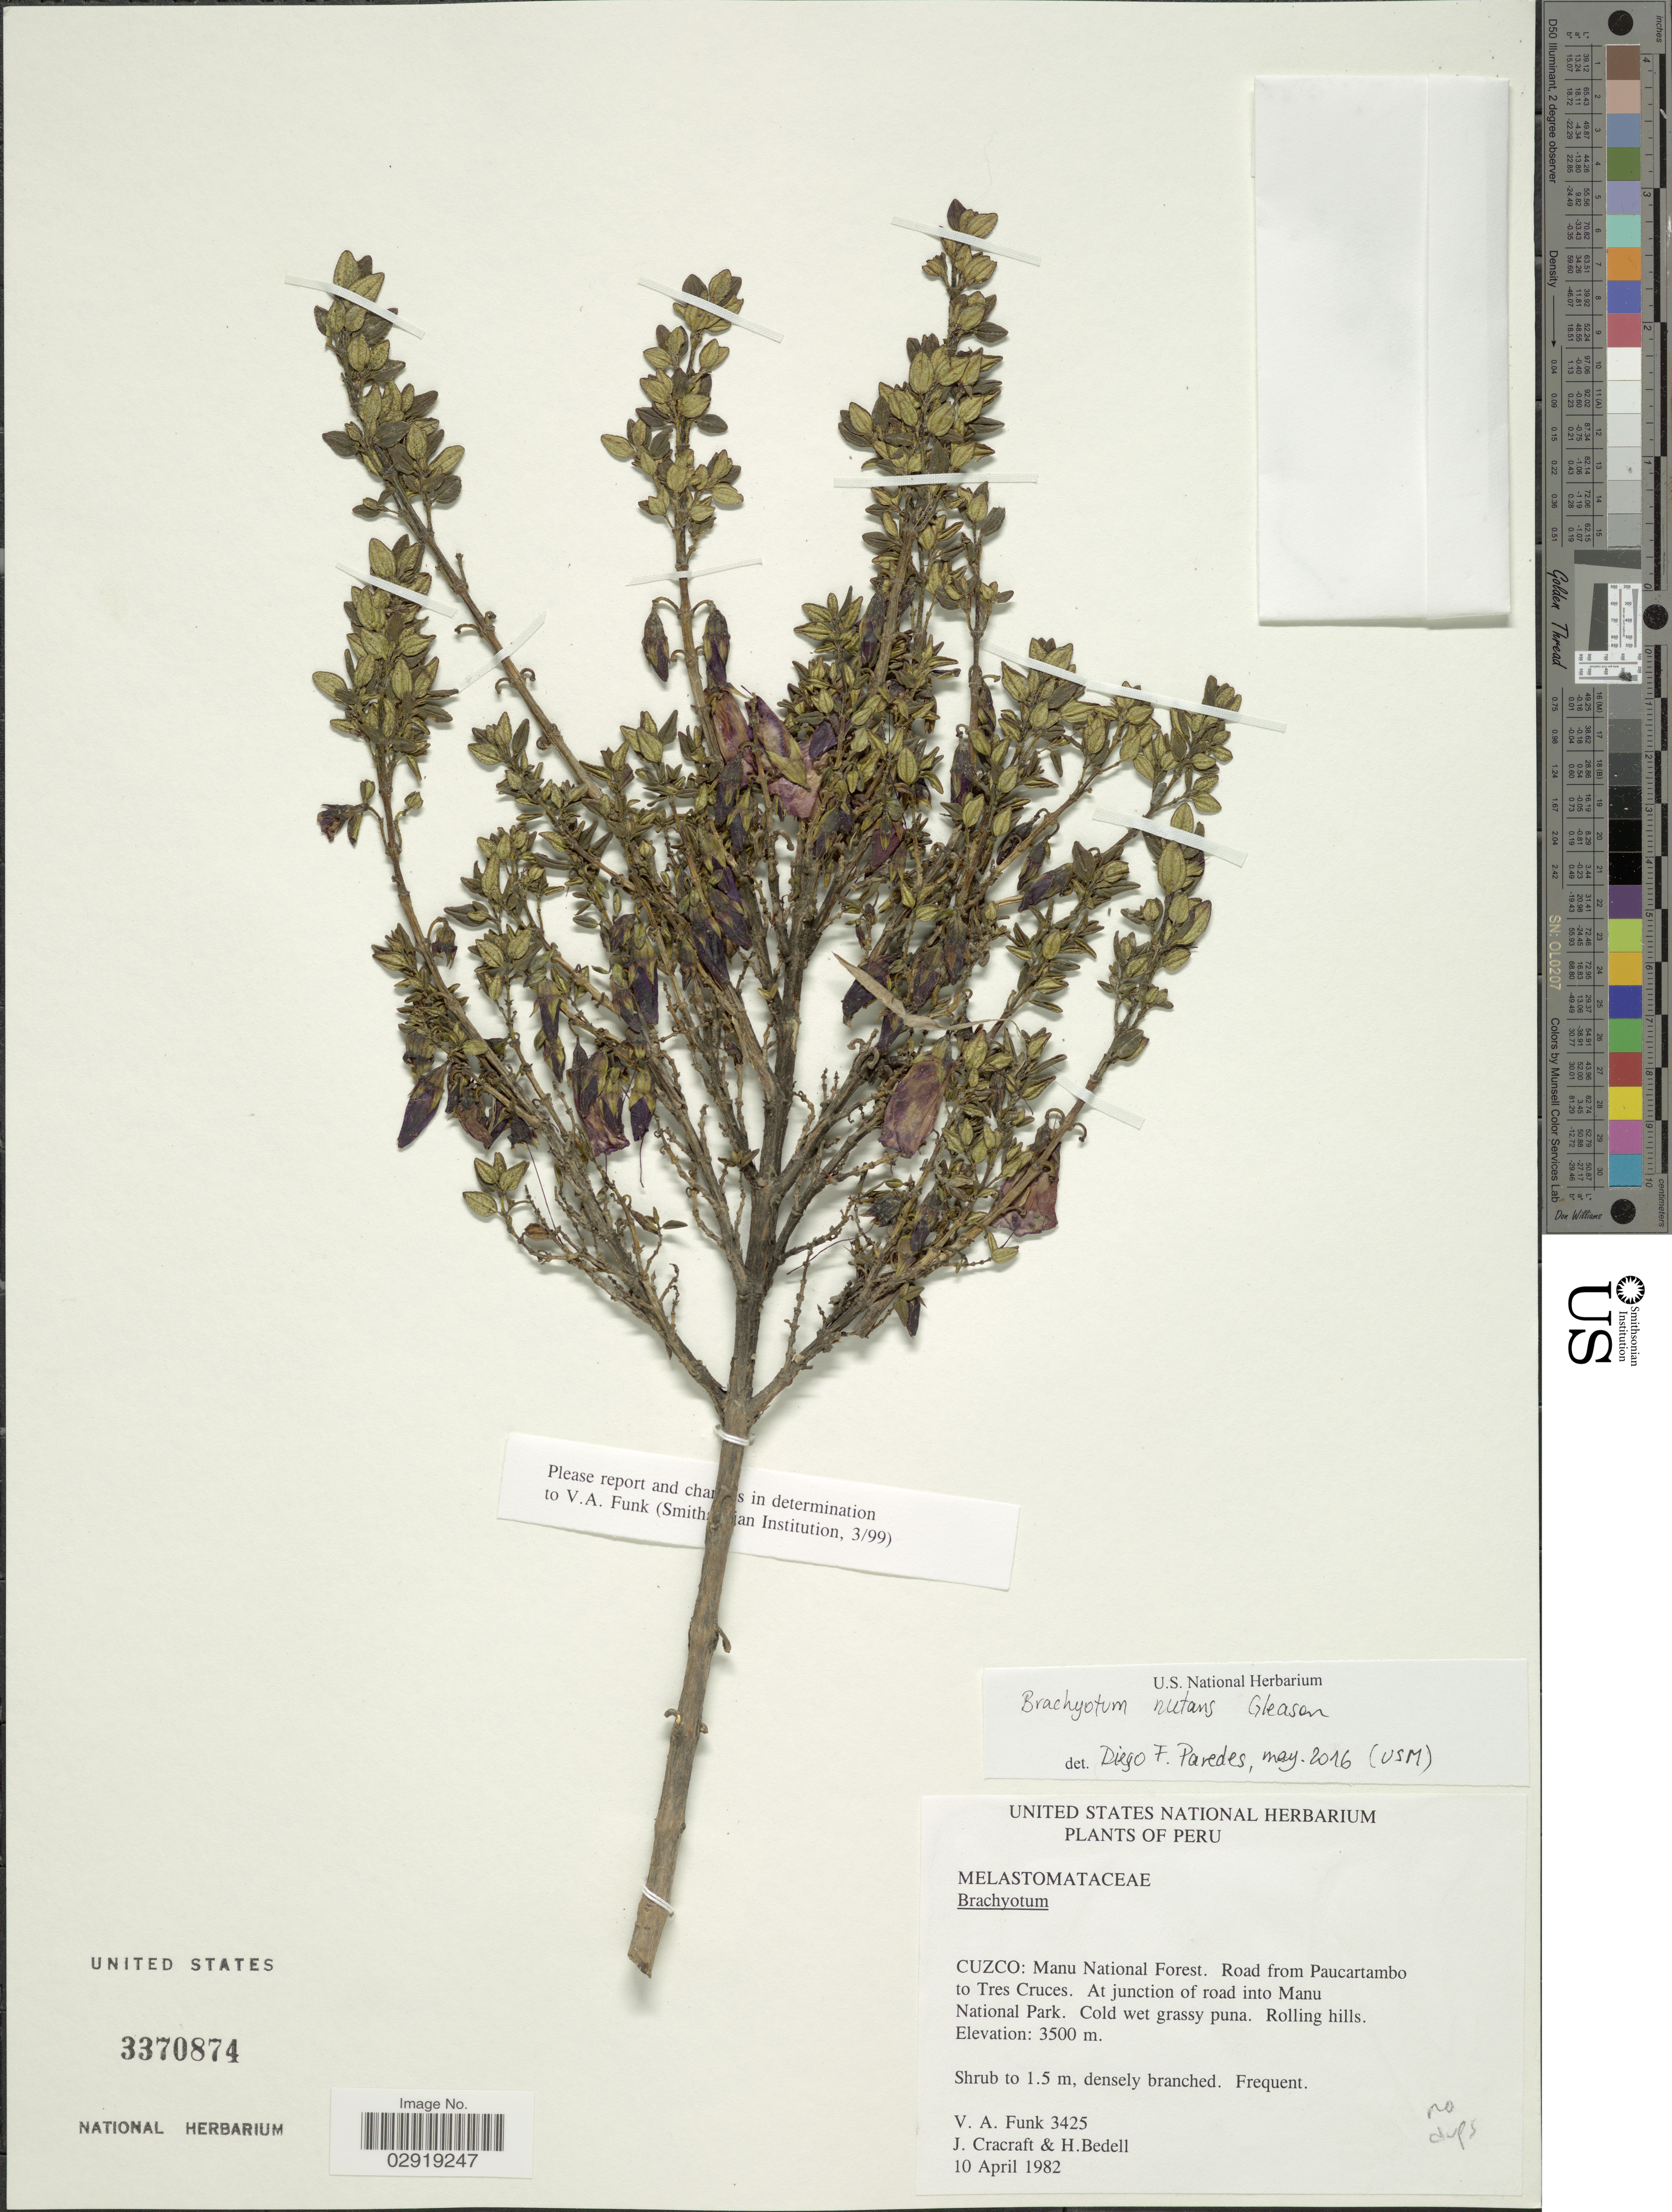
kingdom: Plantae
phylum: Tracheophyta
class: Magnoliopsida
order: Myrtales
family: Melastomataceae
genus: Brachyotum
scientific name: Brachyotum nutans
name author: Gleason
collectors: V. Funk, J. L. Cracraft & H. Bedell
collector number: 3425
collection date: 1982-04-10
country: Peru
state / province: Cusco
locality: Manu National Forest. Road from Paucartambo to Tres Cruces. At junction of road into Manu National Park.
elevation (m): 3500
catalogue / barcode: US 3370874